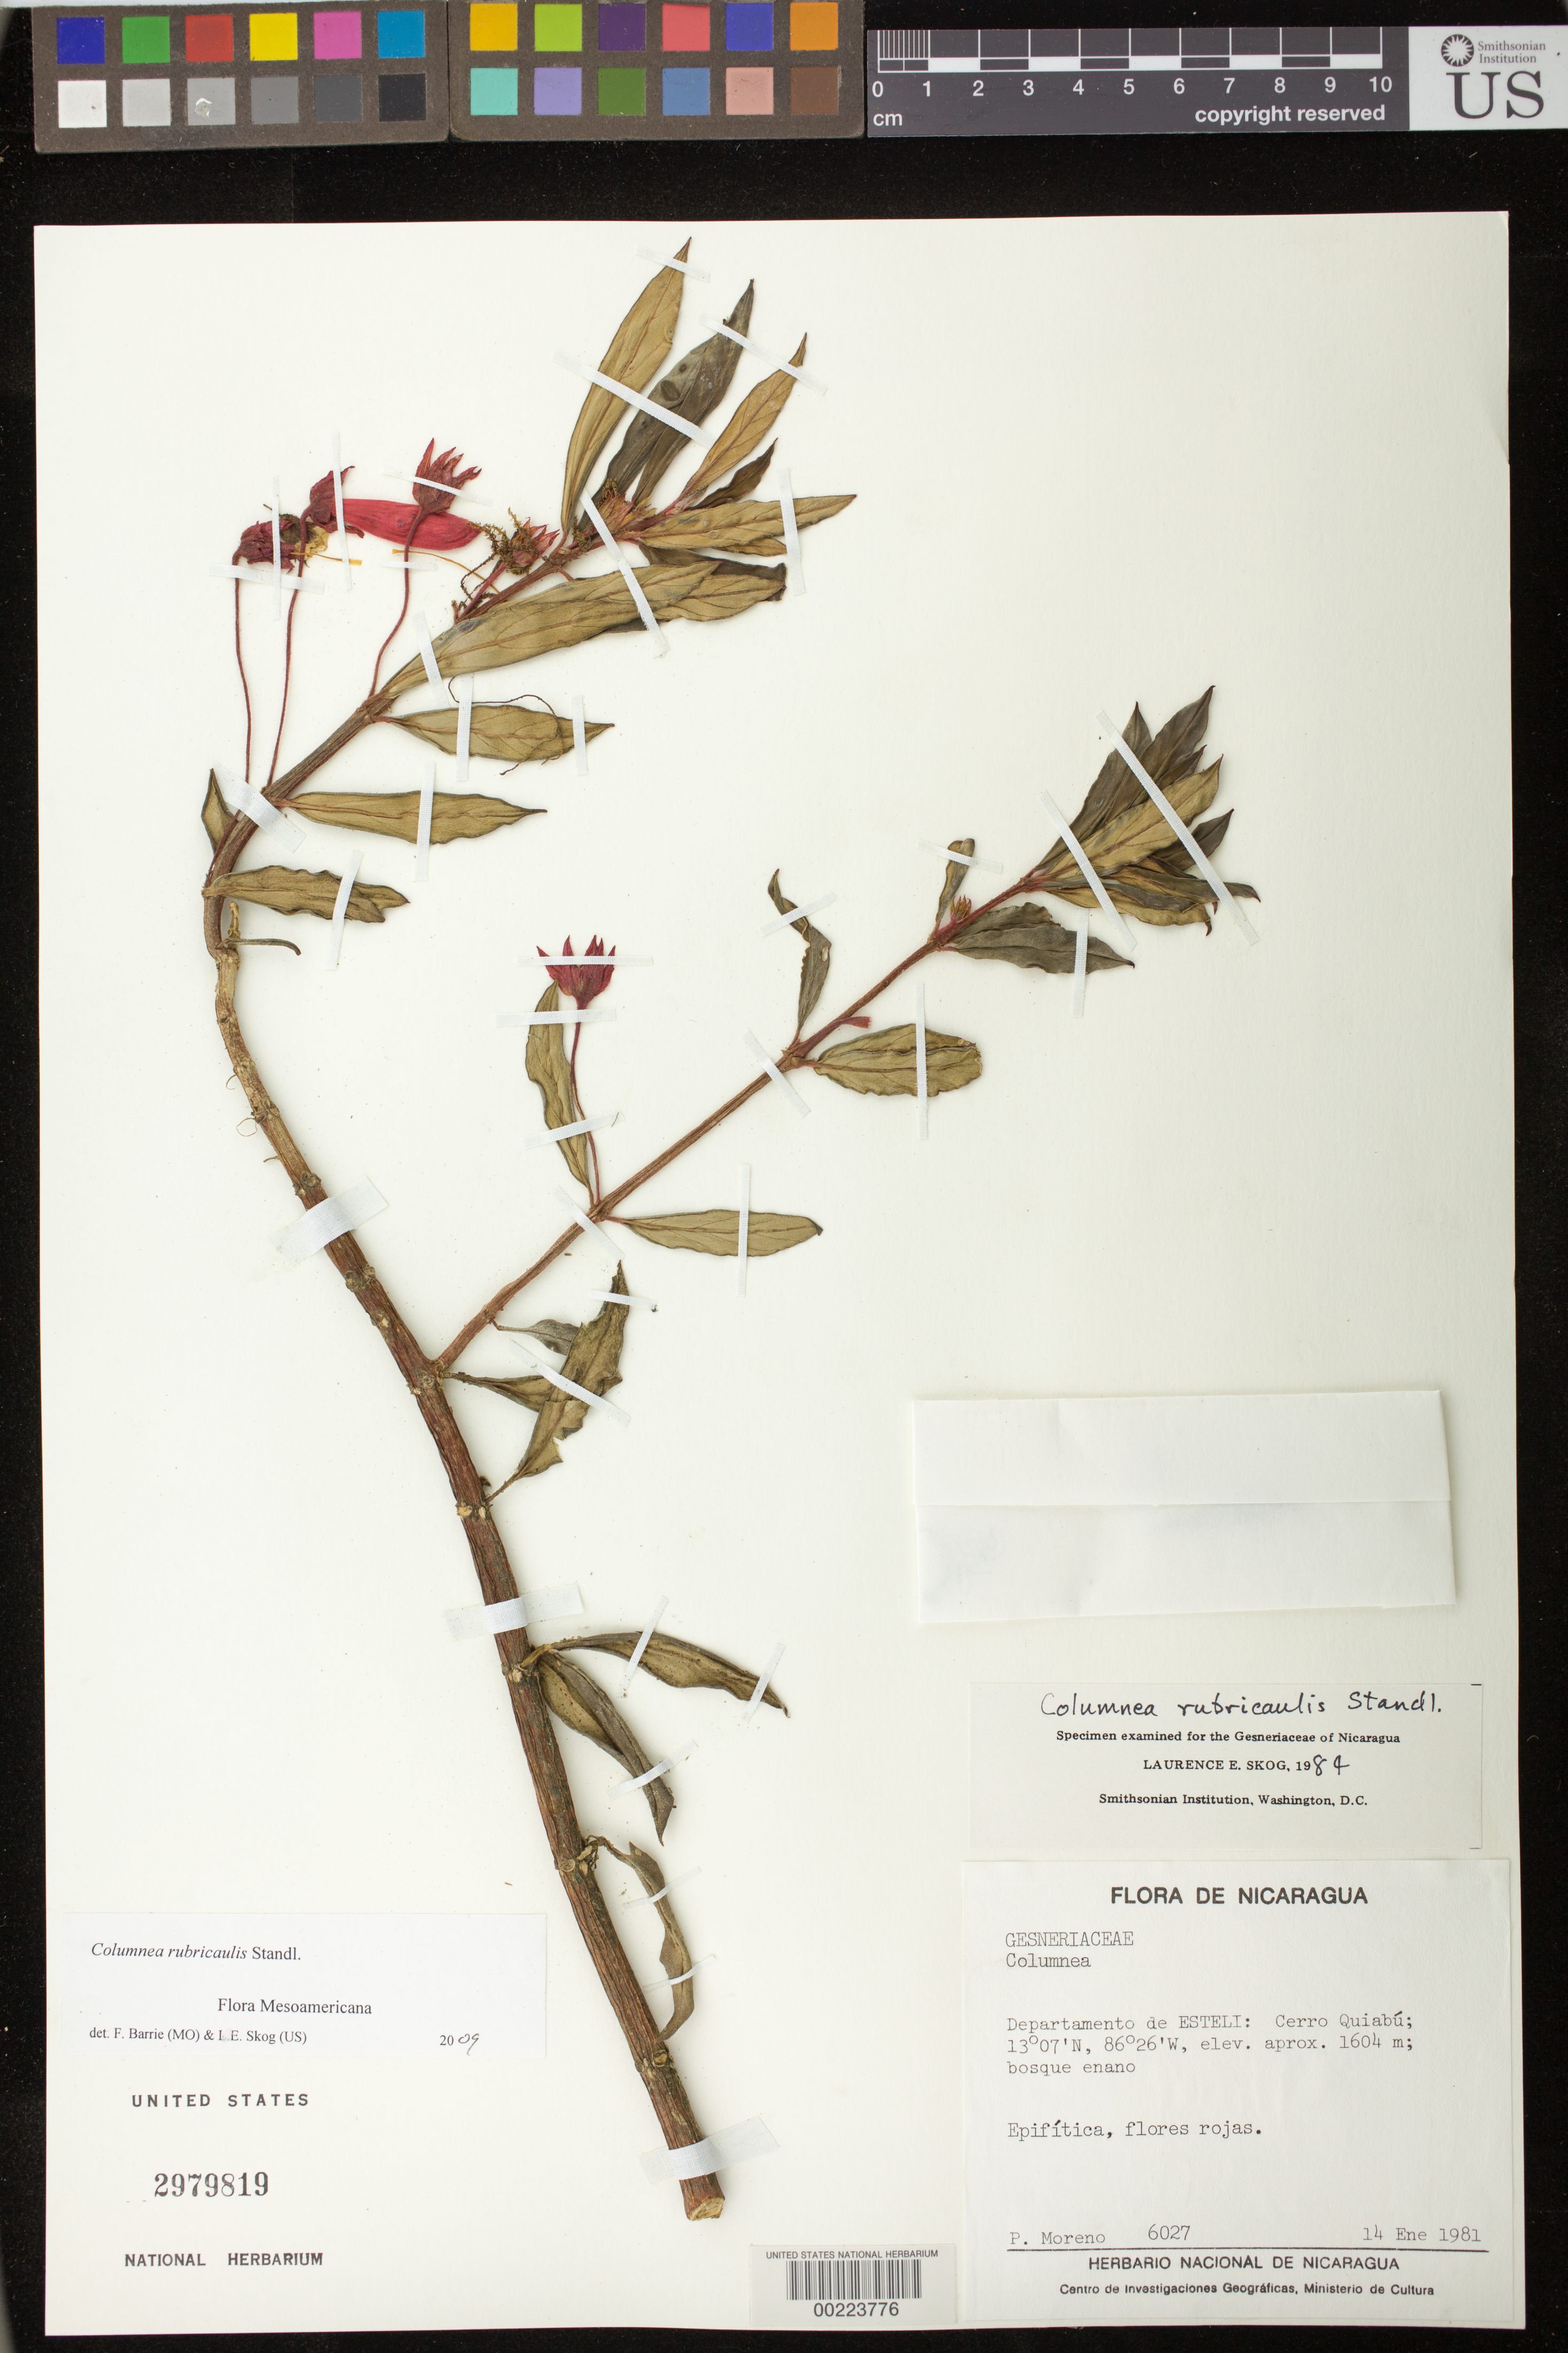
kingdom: Plantae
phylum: Tracheophyta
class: Magnoliopsida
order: Lamiales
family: Gesneriaceae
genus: Columnea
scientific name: Columnea rubricaulis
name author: Standl.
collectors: P. Moreno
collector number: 6027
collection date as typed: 14 Jan 1981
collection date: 1981-01-14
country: Nicaragua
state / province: Esteli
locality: Cerro Quiabu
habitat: Elfin forest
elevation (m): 1604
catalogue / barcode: US 2979819